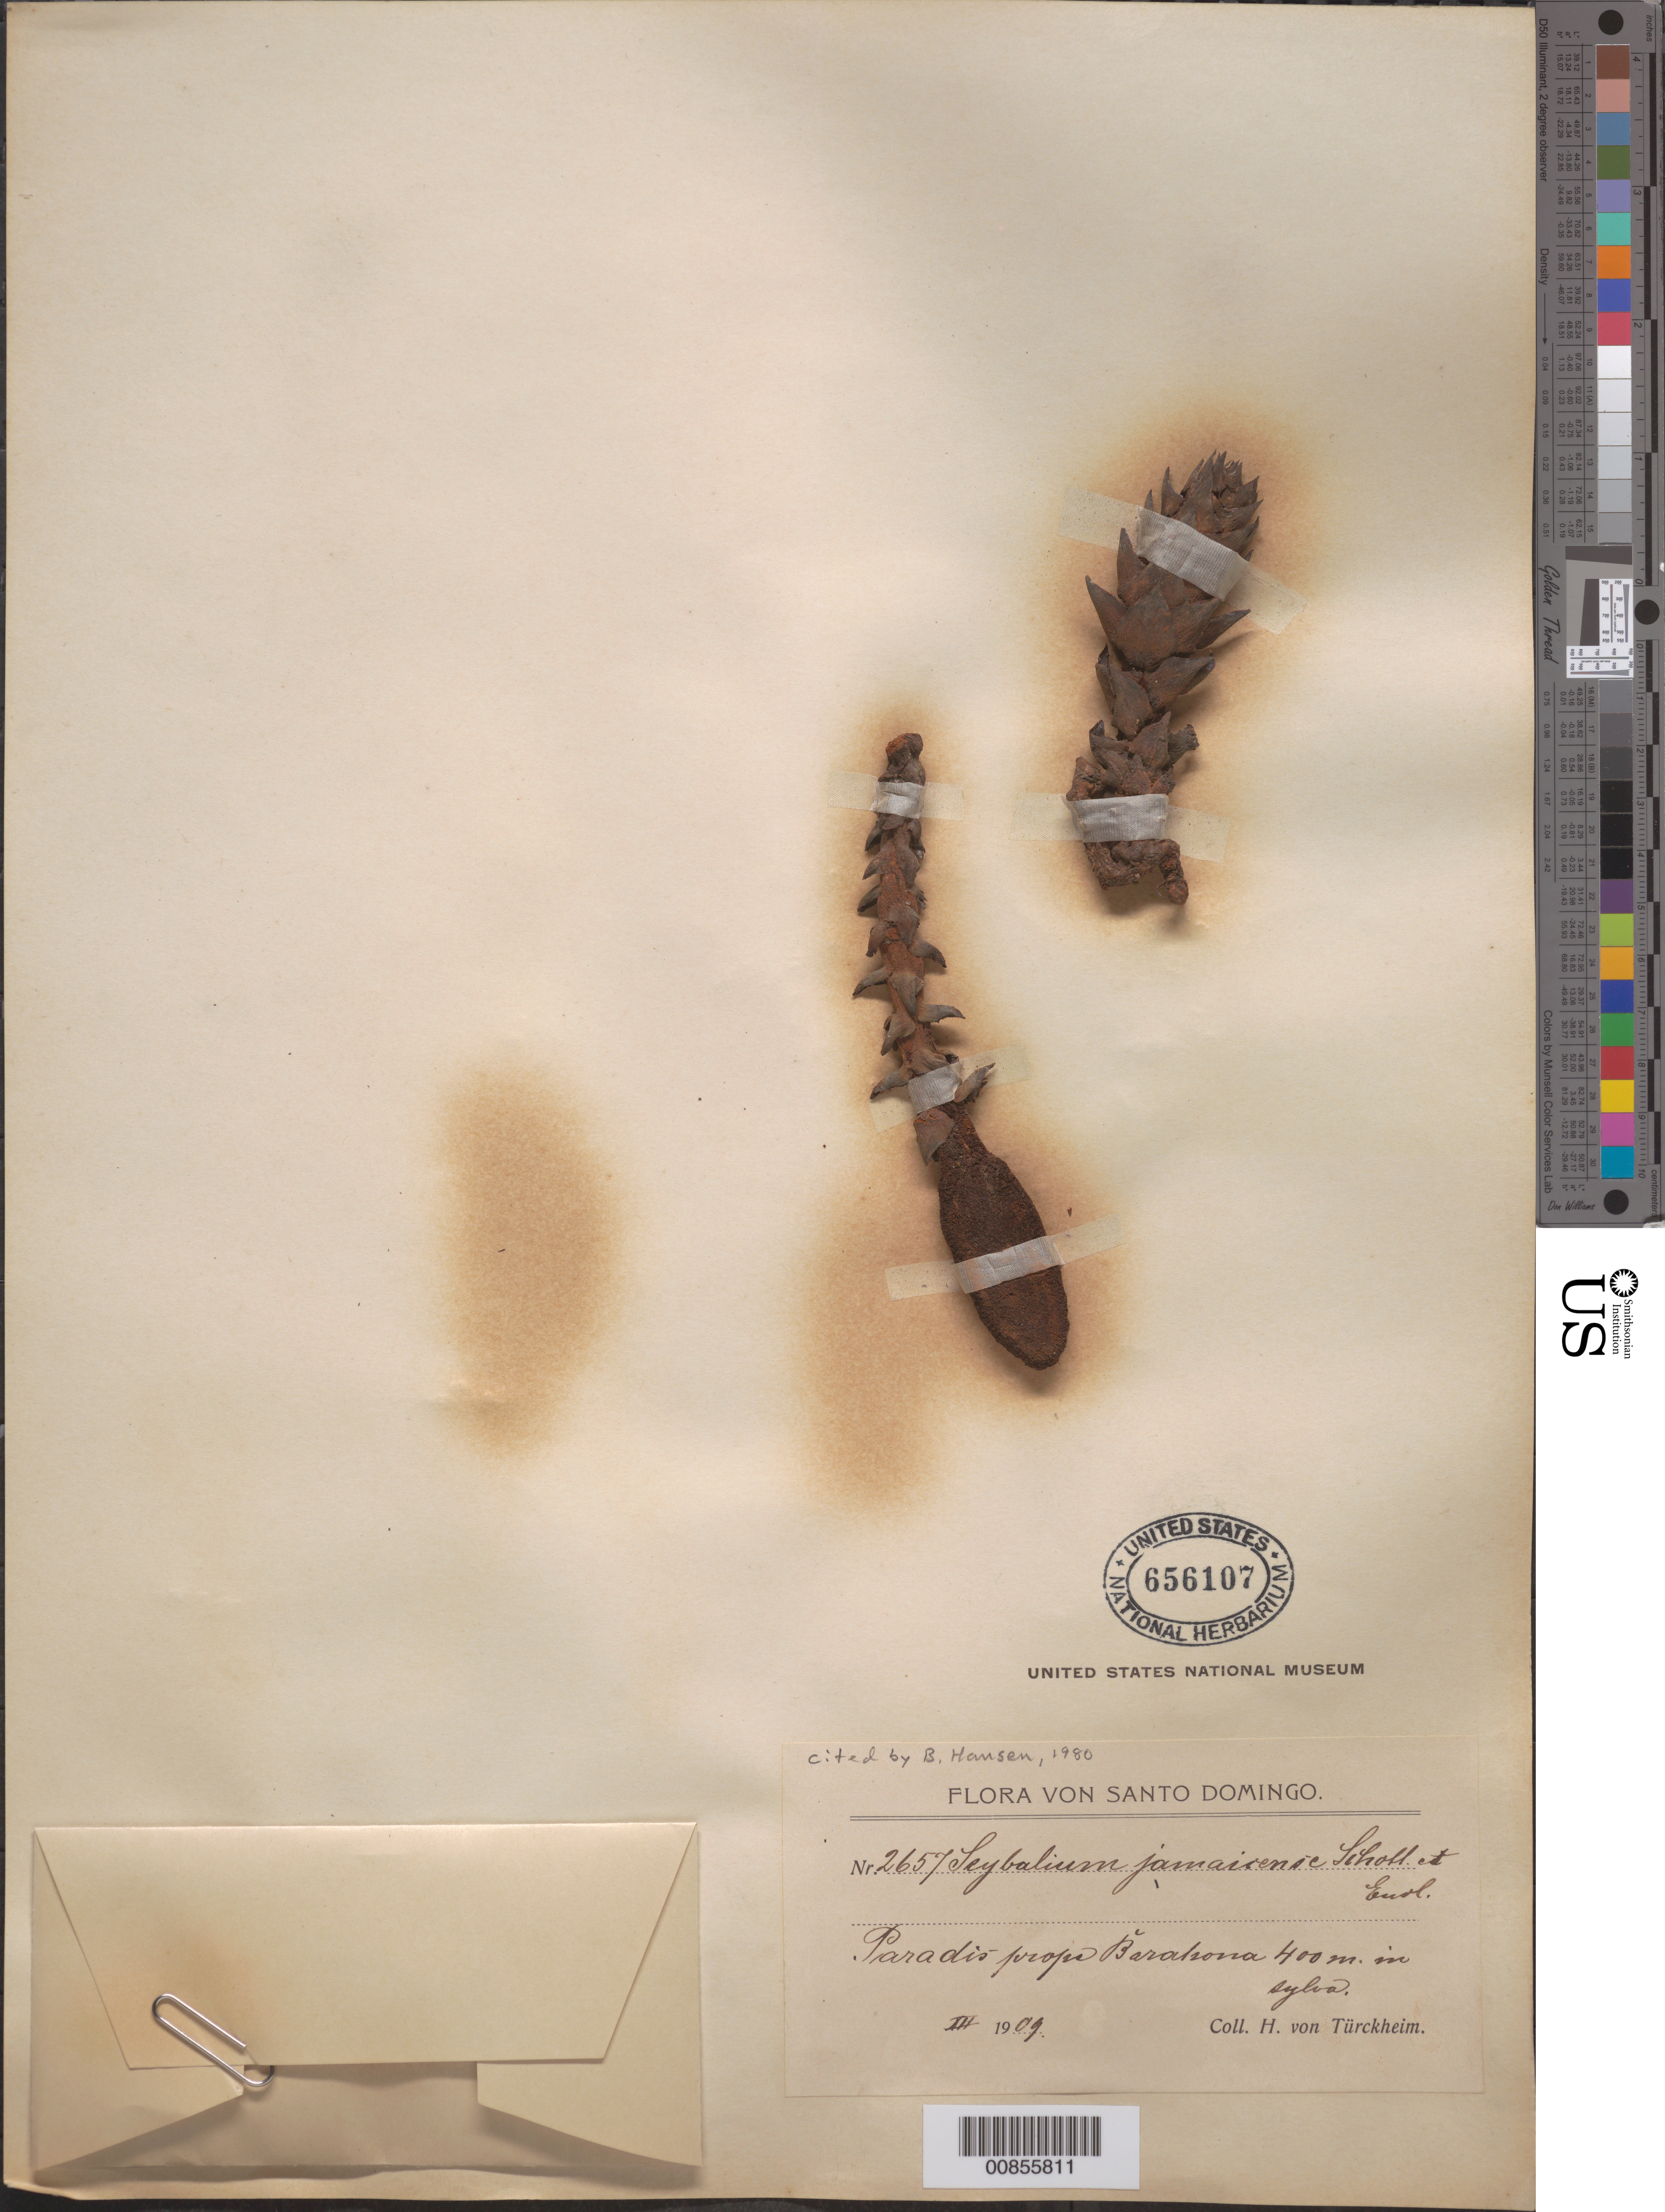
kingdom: Plantae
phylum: Tracheophyta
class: Magnoliopsida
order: Santalales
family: Balanophoraceae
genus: Scybalium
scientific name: Scybalium jamaicense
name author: (Sw.) Schott & Endl.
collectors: H. von Türckheim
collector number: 2657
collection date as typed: Mar 1909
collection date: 1909-03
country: Dominican Republic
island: Hispaniola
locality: Paradis prope Barahona.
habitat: In sylva.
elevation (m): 400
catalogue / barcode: US 656107